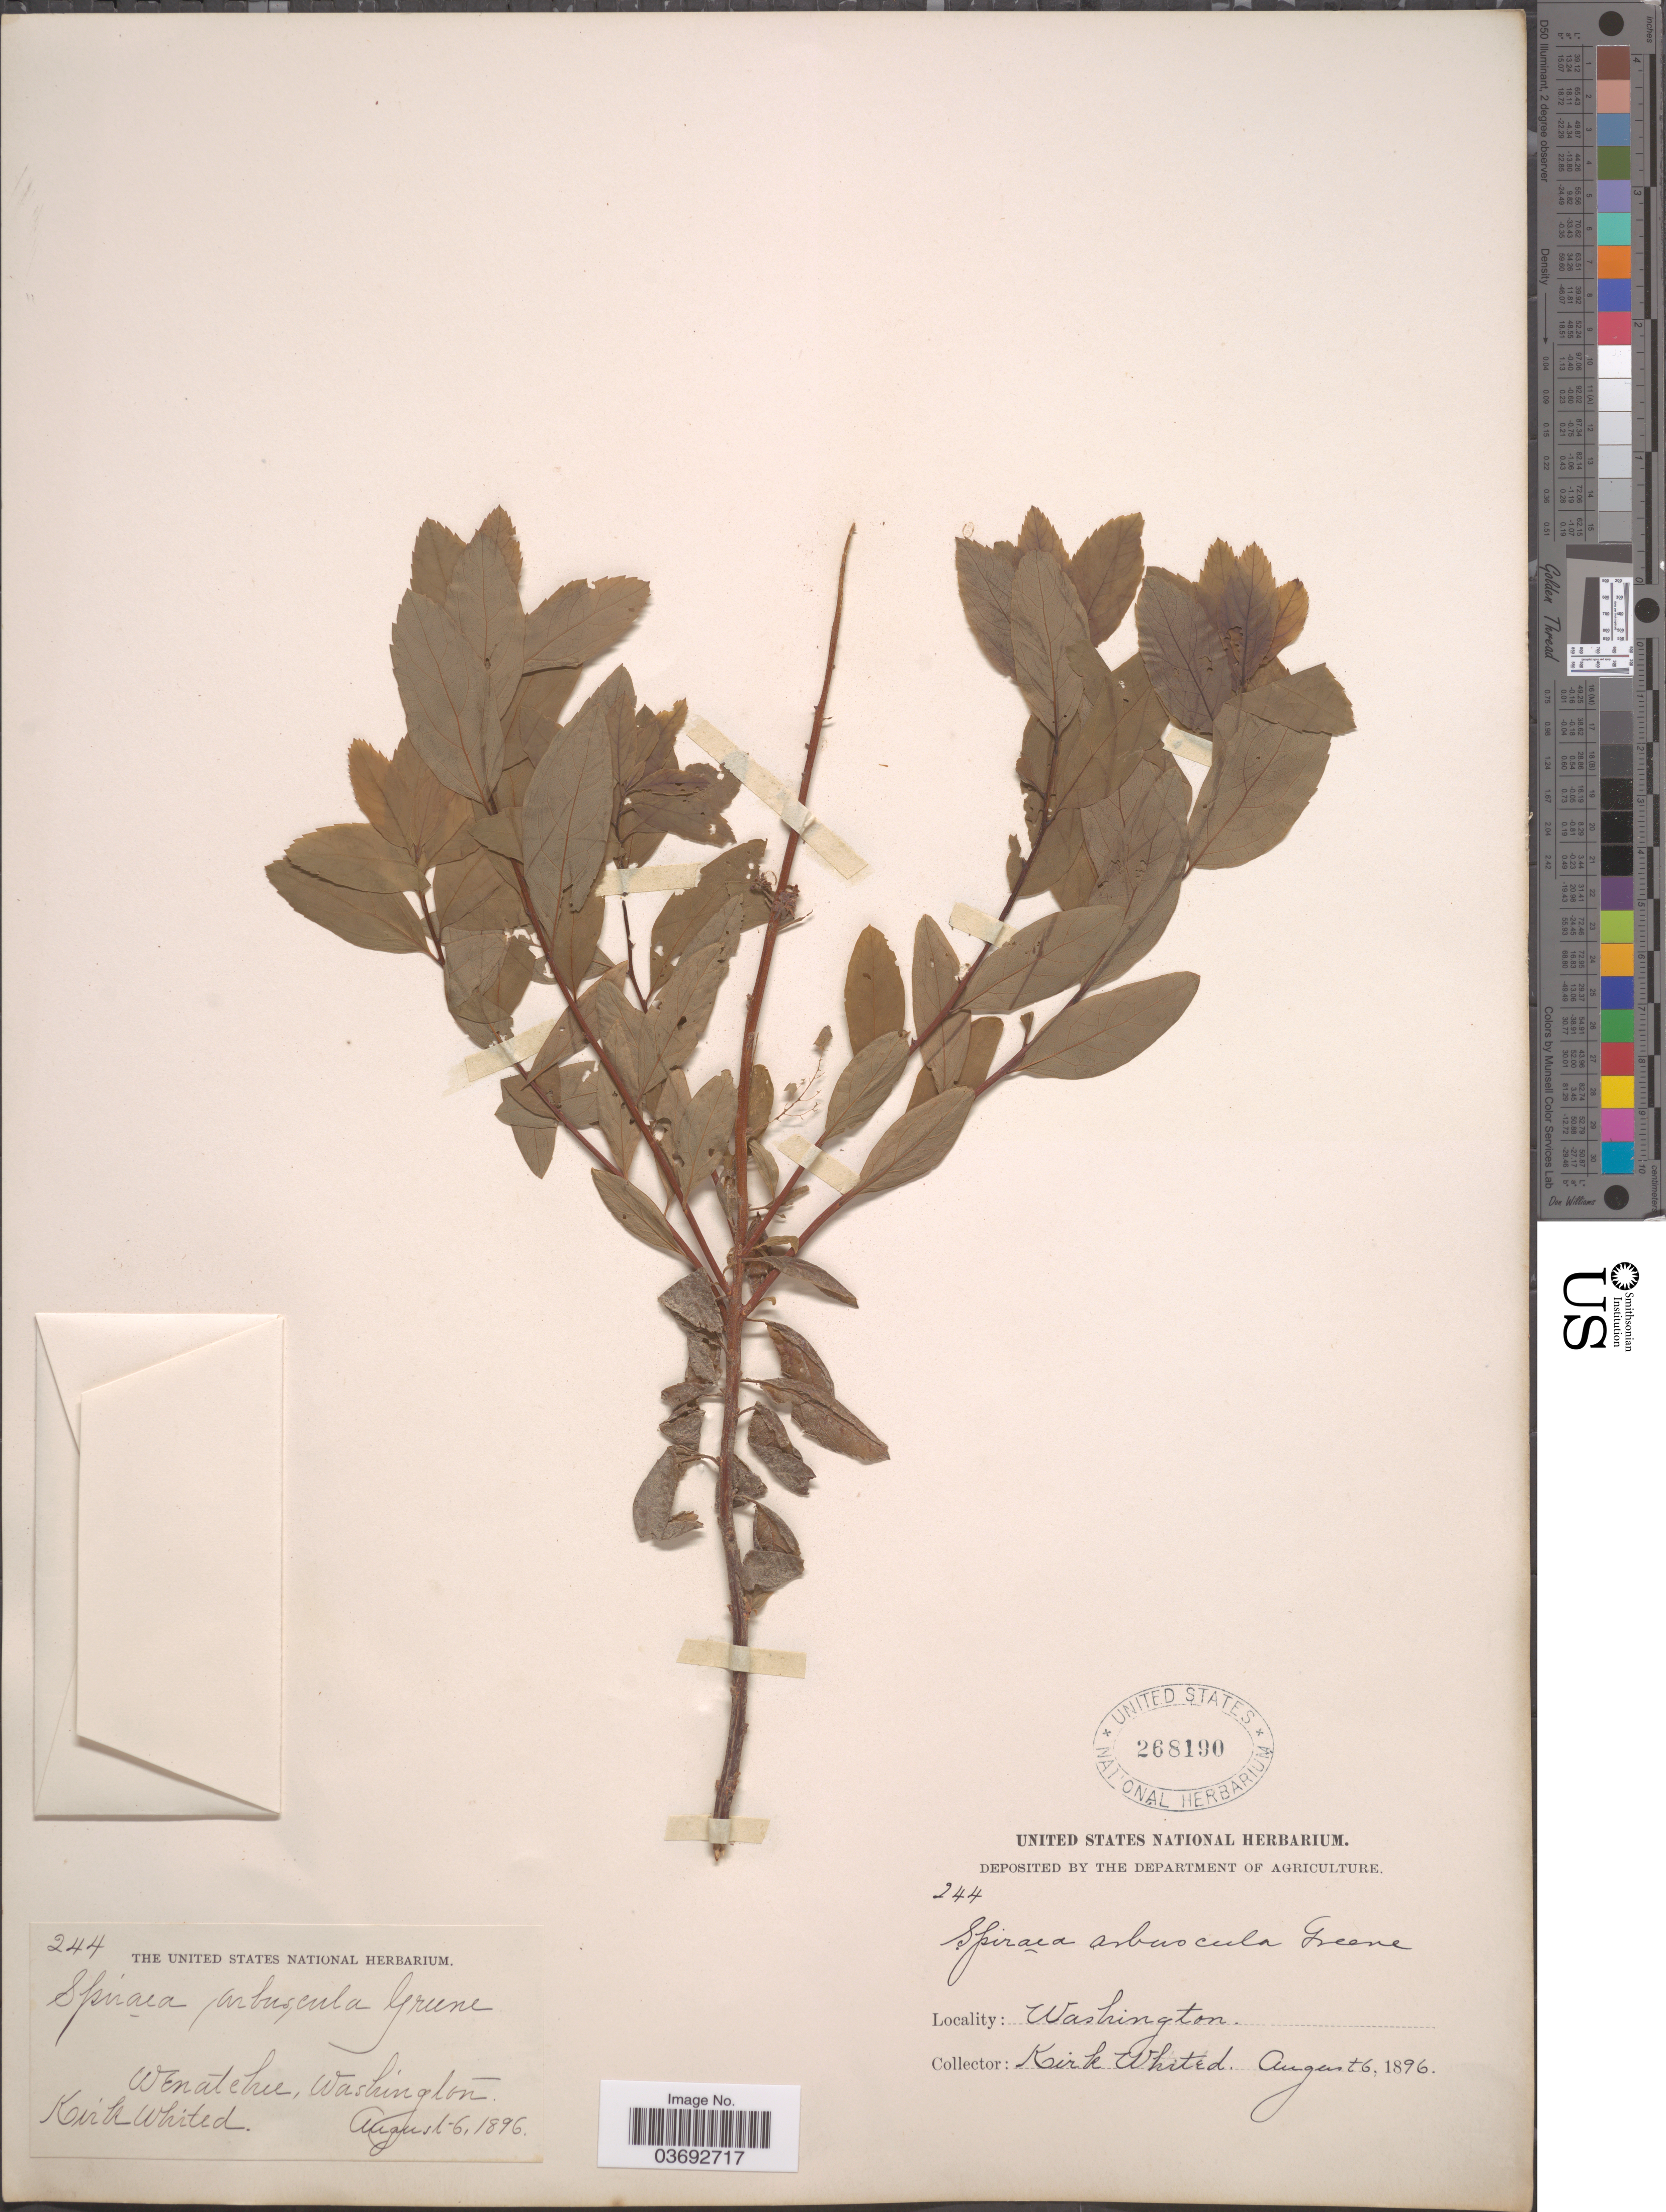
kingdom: Plantae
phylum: Tracheophyta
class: Magnoliopsida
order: Rosales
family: Rosaceae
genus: Spiraea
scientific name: Spiraea menziesii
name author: Hook.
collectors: K. Whited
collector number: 244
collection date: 1896-08-06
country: United States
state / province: Washington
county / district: Chelan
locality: Wenatchee.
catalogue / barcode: US 268190